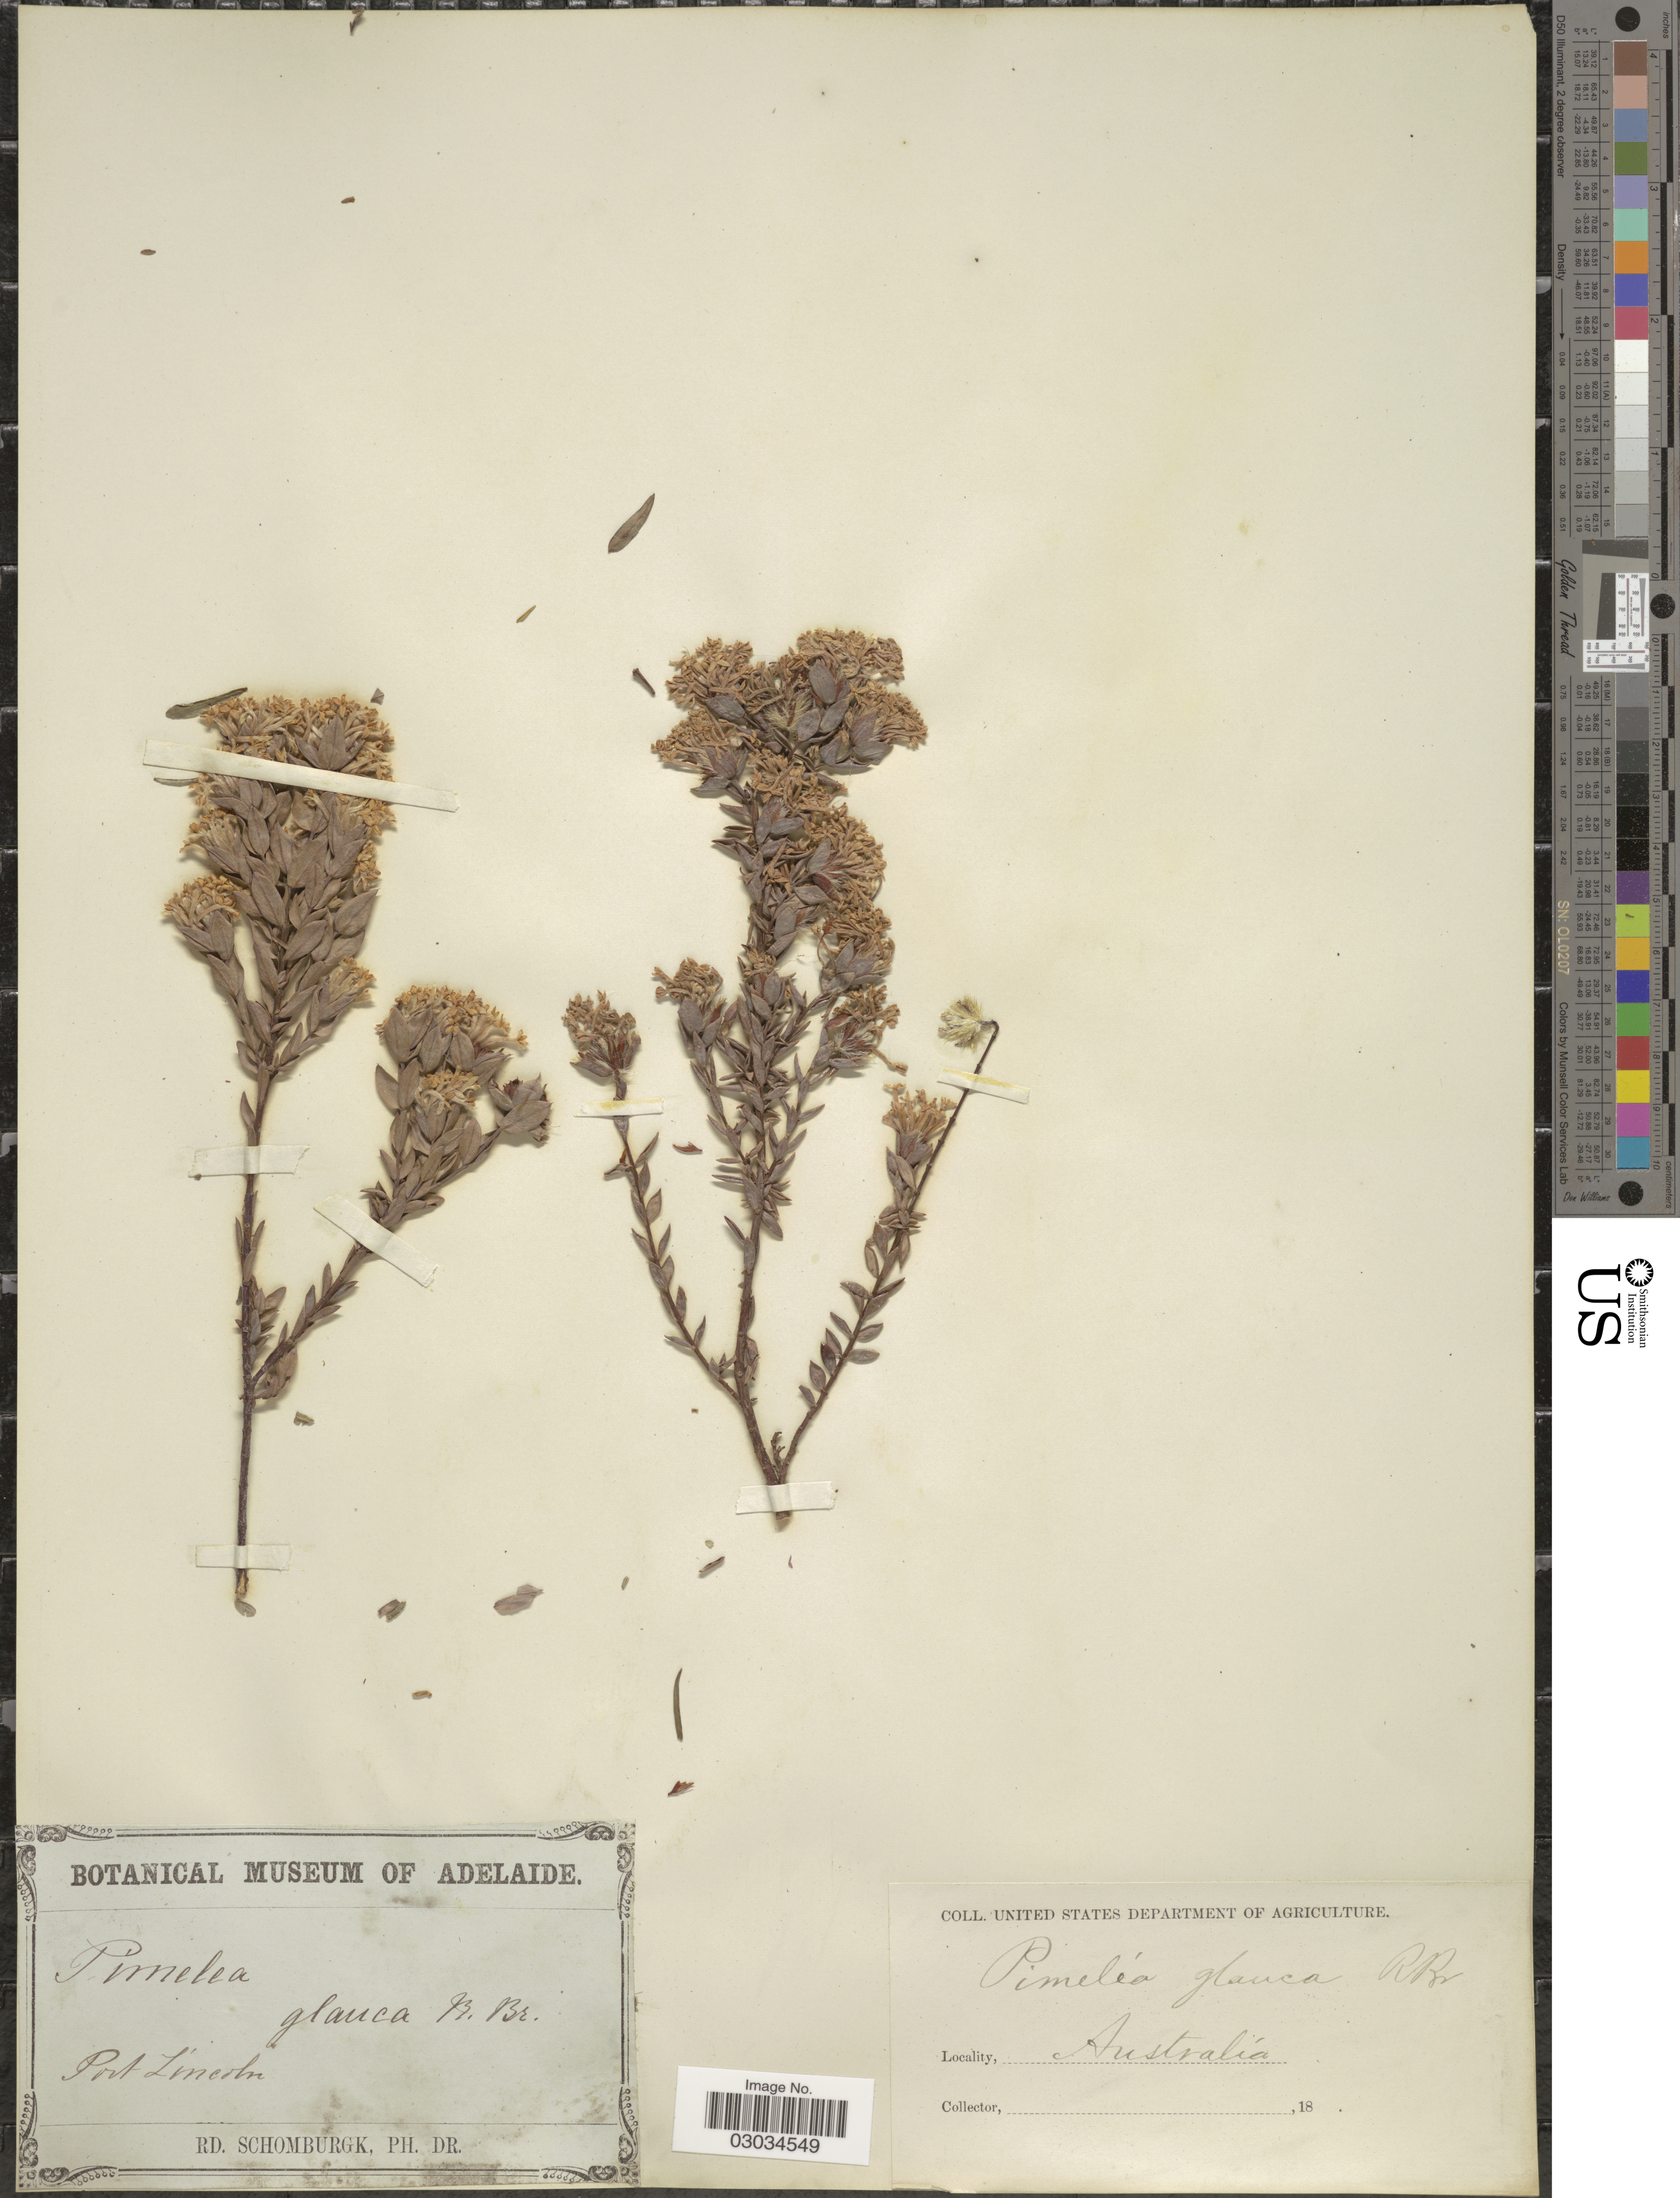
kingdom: Plantae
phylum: Tracheophyta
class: Magnoliopsida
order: Malvales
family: Thymelaeaceae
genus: Pimelea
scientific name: Pimelea glauca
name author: R. Br.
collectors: M. R. Schomburgk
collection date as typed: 18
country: Australia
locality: Port Lincoln.